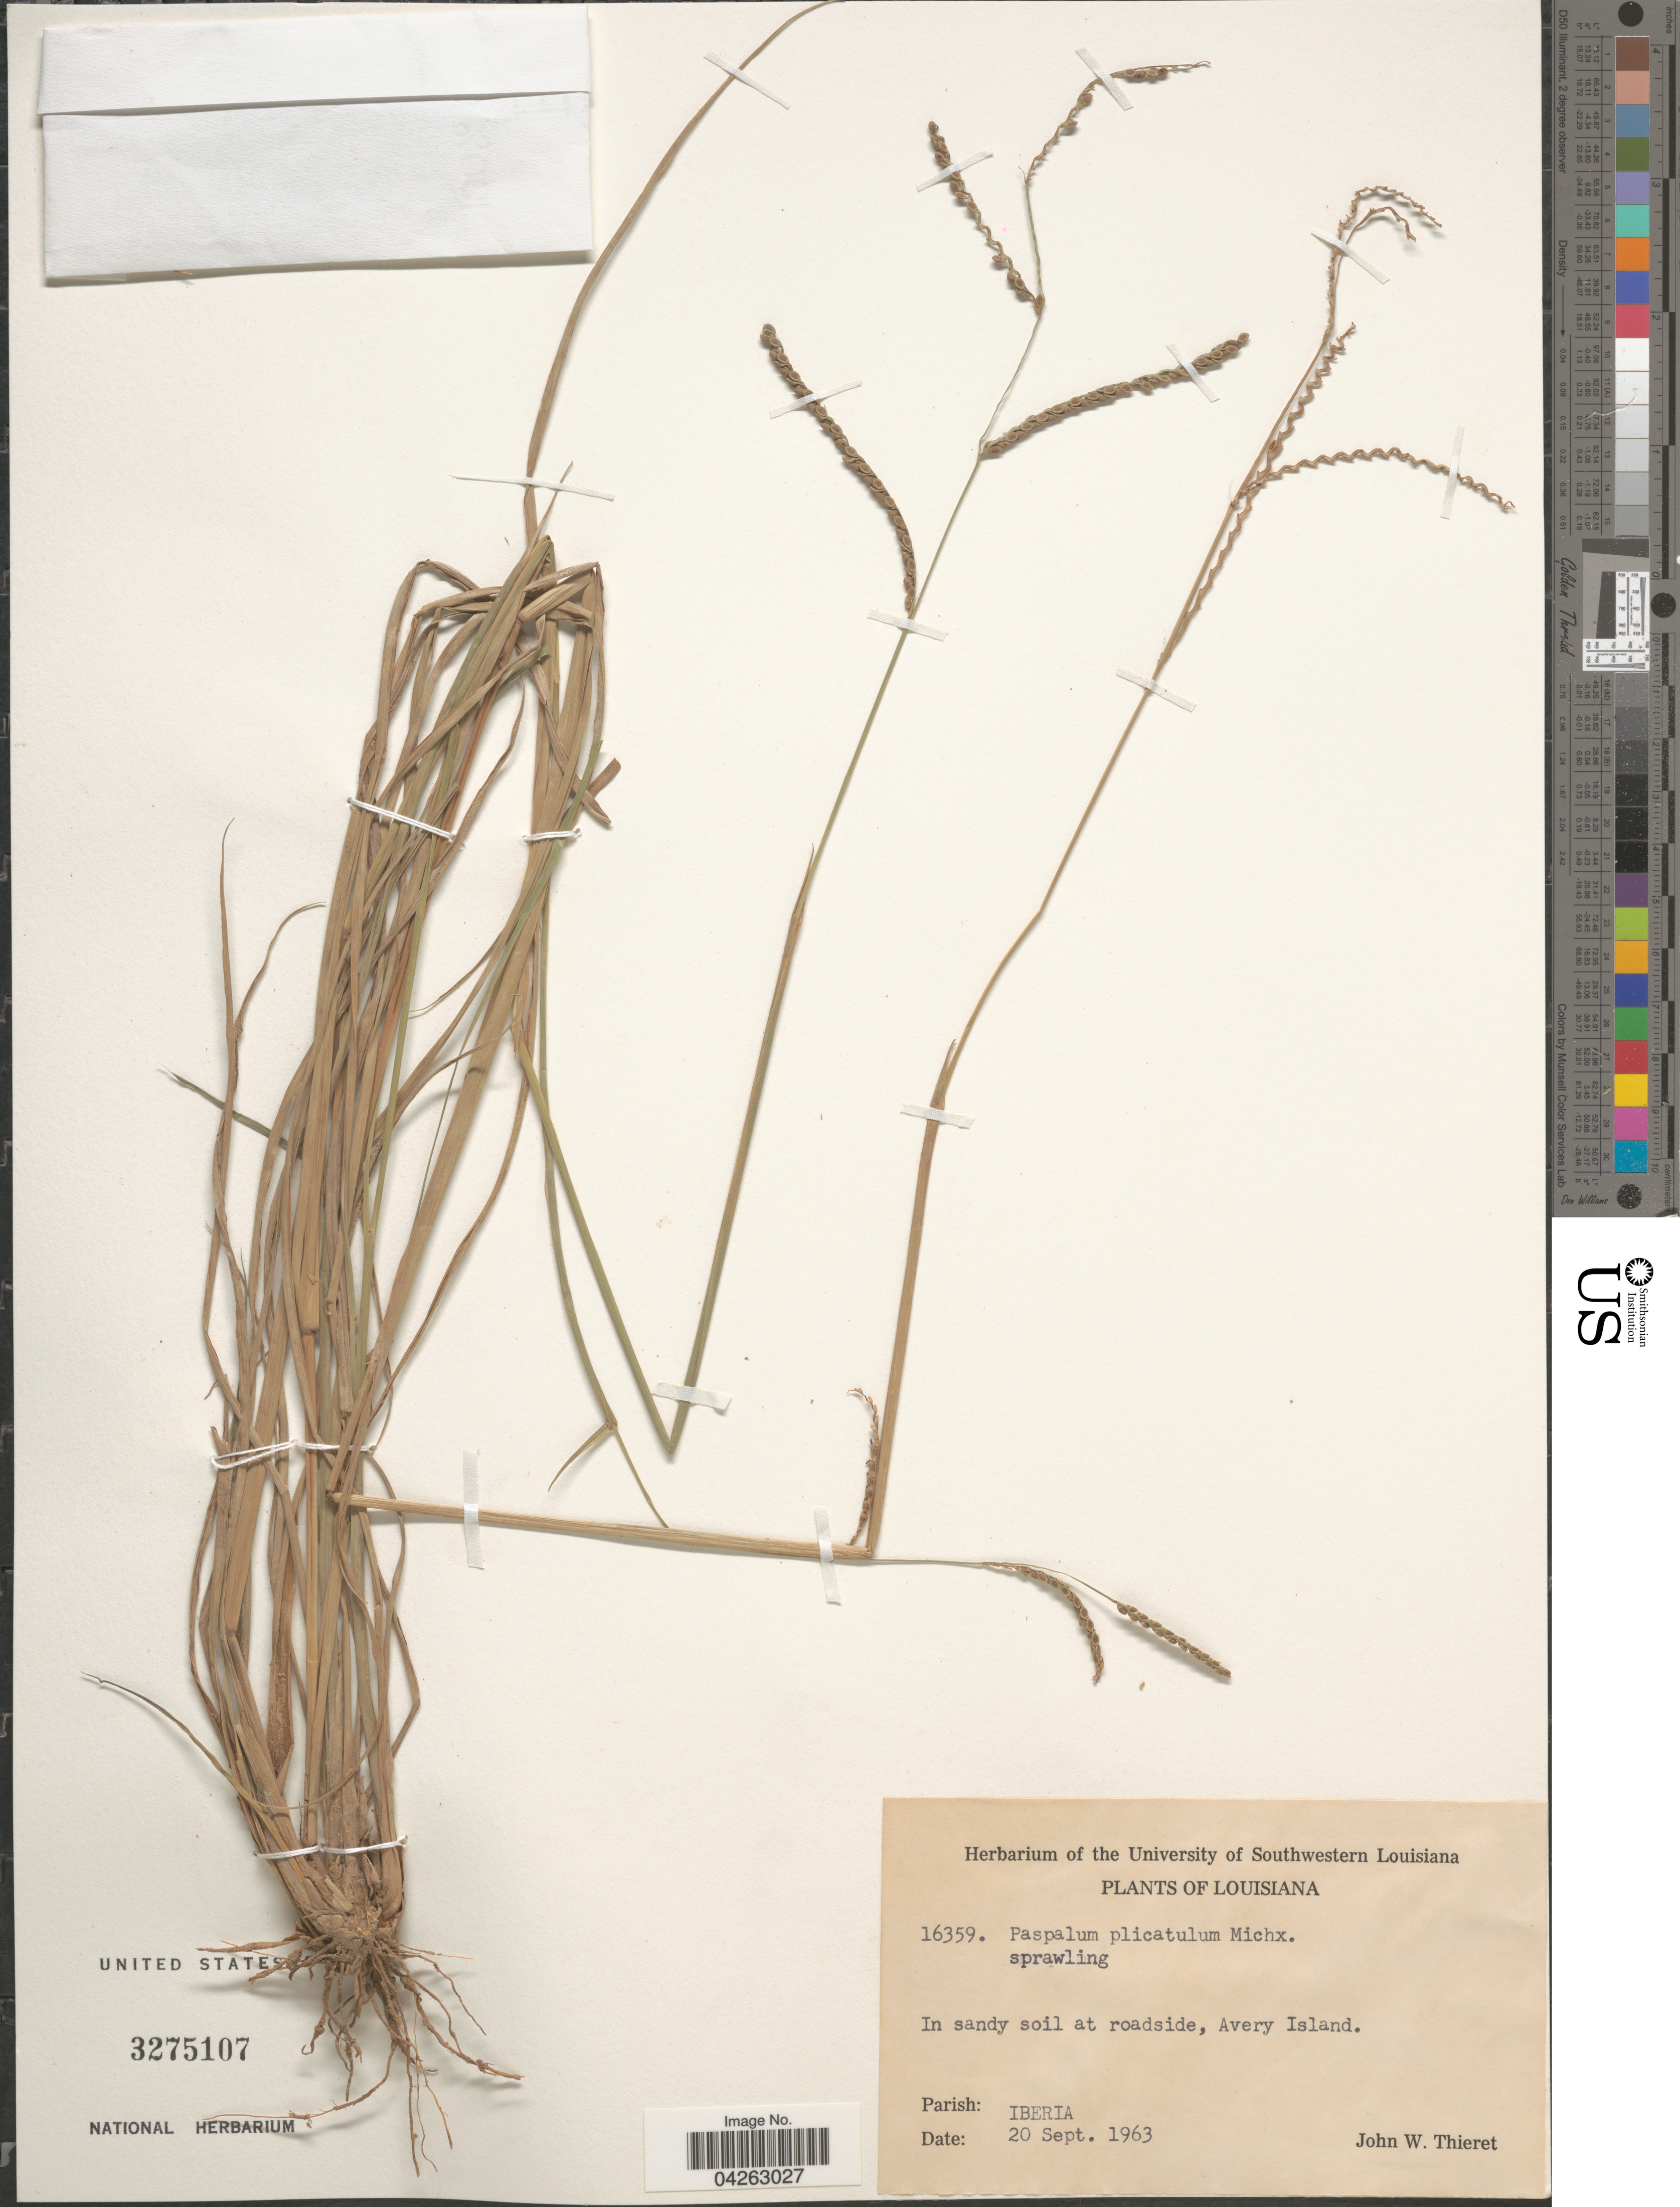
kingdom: Plantae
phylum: Tracheophyta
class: Liliopsida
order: Poales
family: Poaceae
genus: Paspalum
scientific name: Paspalum plicatulum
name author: Michx.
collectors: J. W. Thieret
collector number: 16359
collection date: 1963-09-20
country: United States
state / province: Louisiana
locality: In sandy soil at roadside, Avery Island. Parish: Iberia.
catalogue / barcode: US 3275107